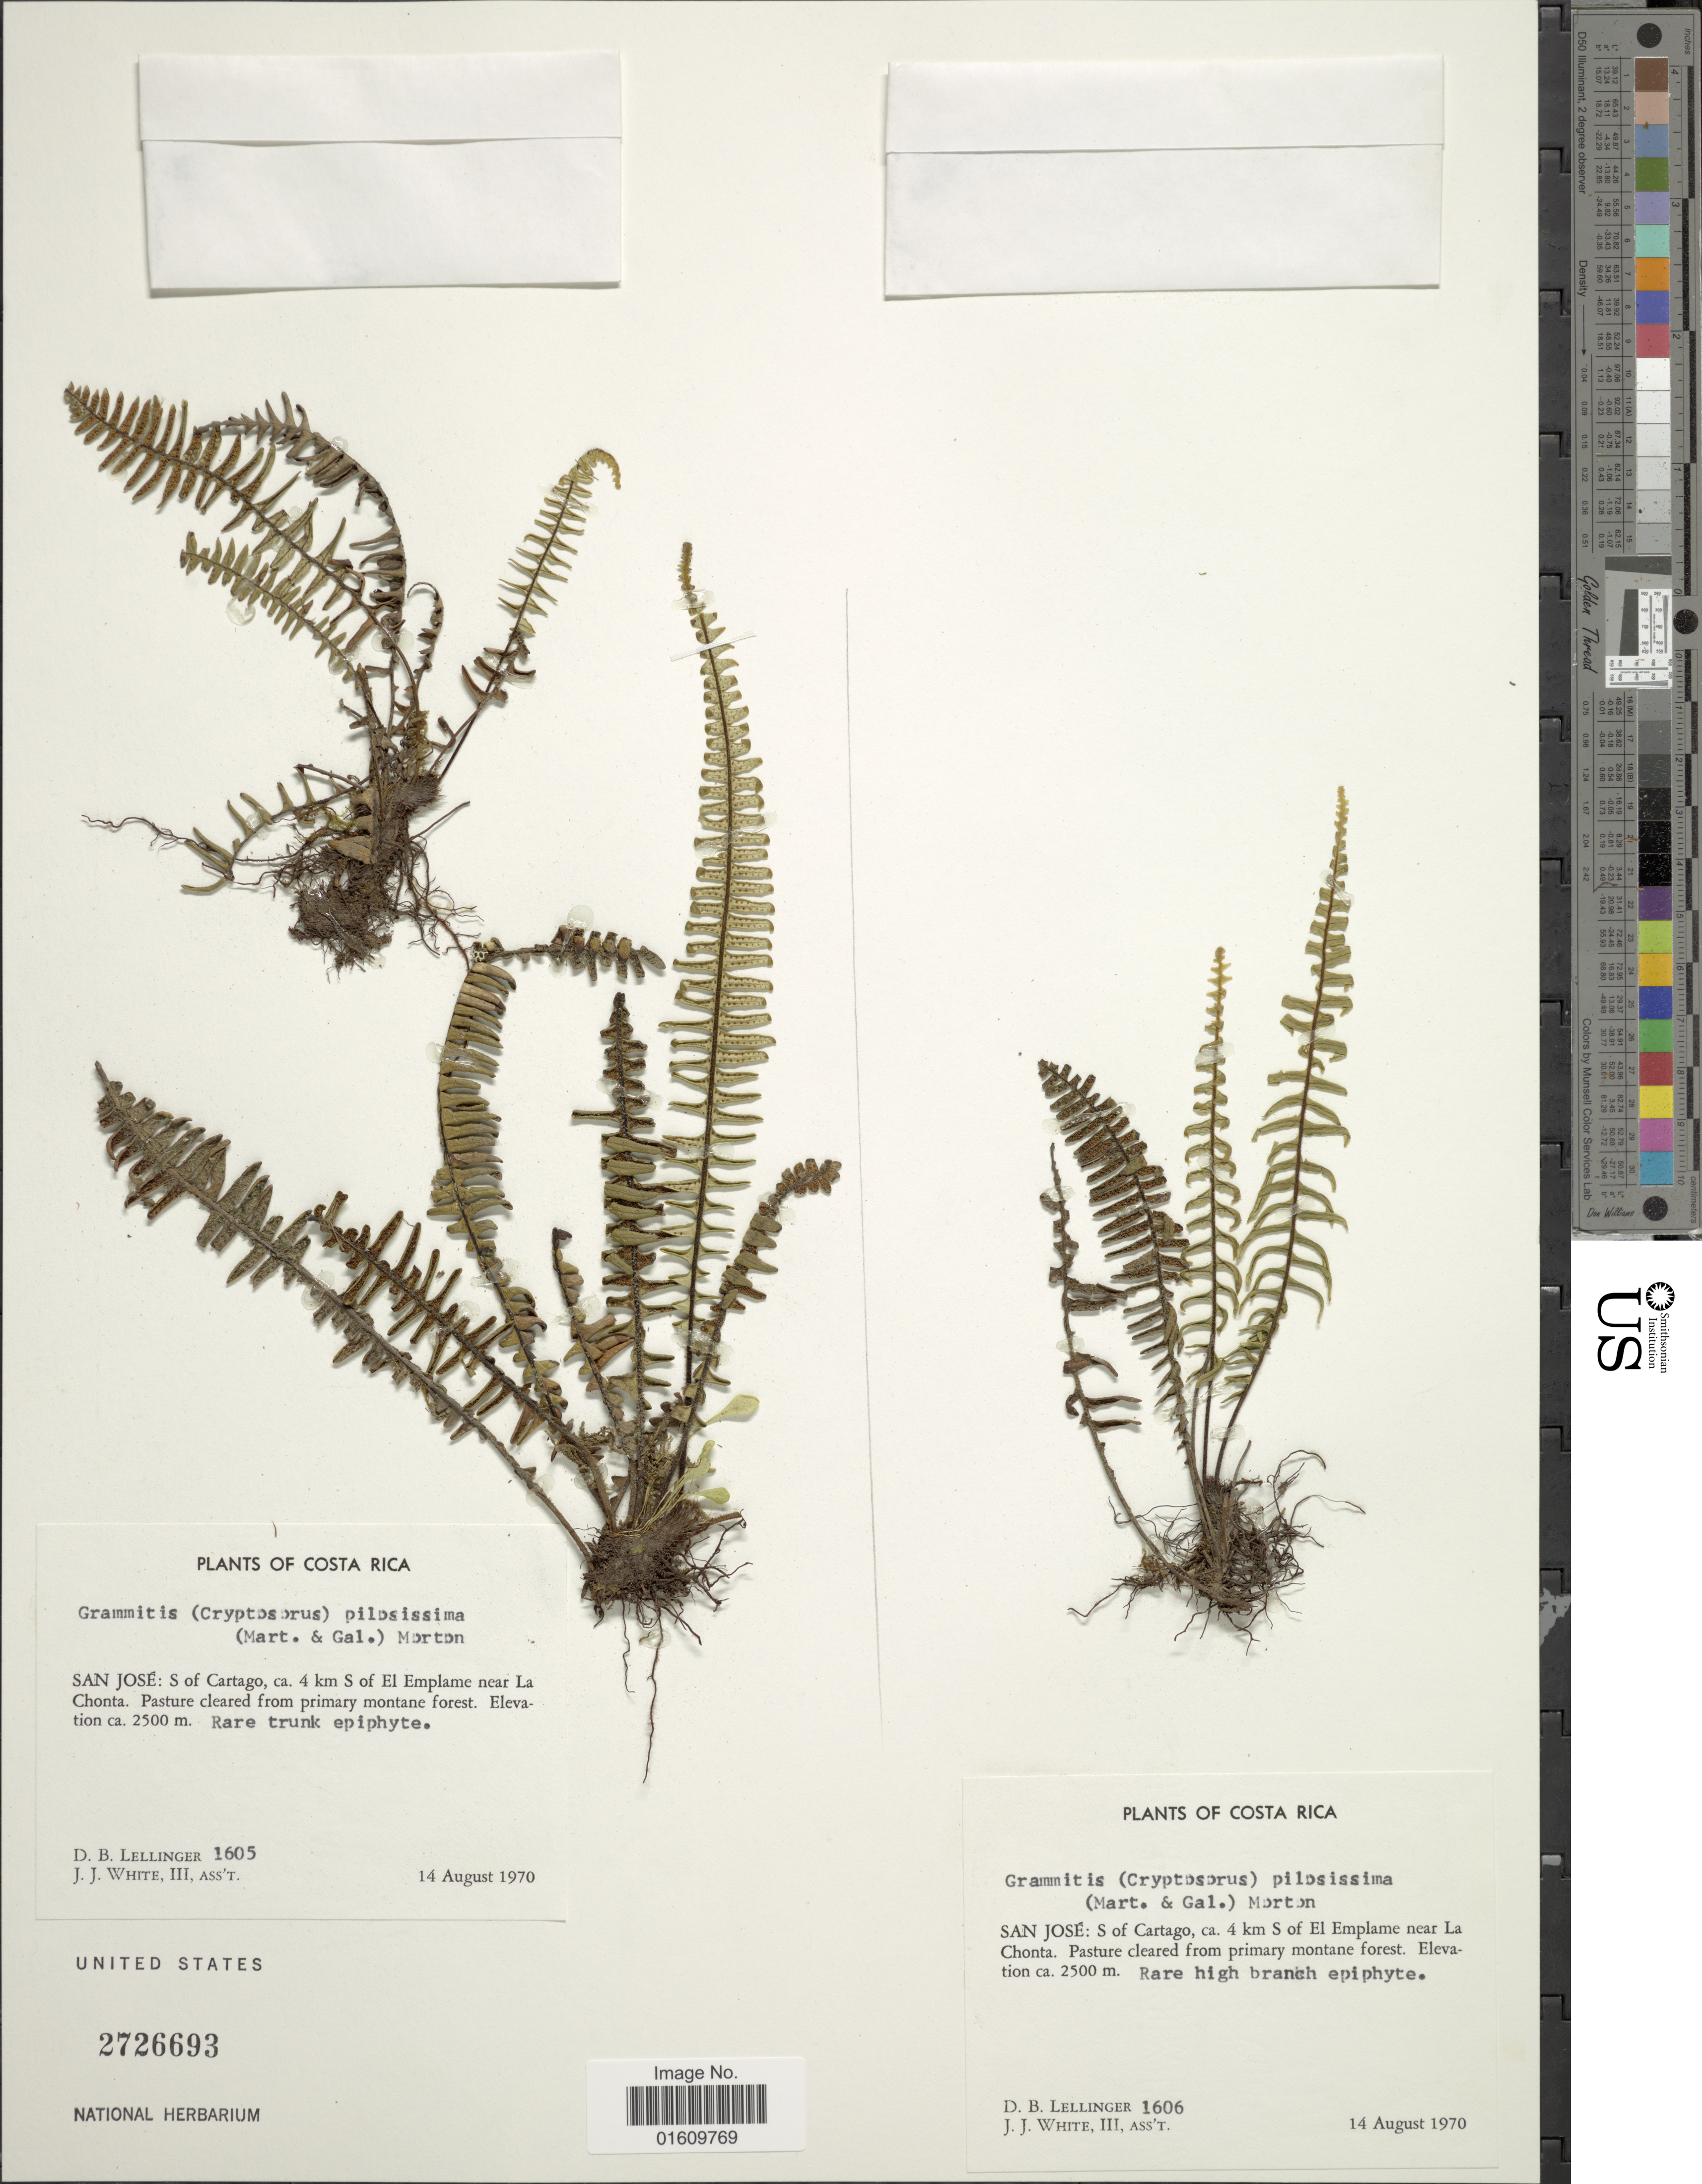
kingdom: Plantae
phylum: Tracheophyta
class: Polypodiopsida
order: Polypodiales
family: Polypodiaceae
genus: Melpomene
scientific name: Melpomene xiphopteroides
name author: (Liebm.) A.R. Sm. & R.C. Moran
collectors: D. B. Lellinger & J. J. White III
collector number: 1605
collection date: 1970-08-14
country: Costa Rica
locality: San Jose: S of Cartago, ca 4 km S of El Emplame near La Chonta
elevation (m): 2500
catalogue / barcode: US 2726693